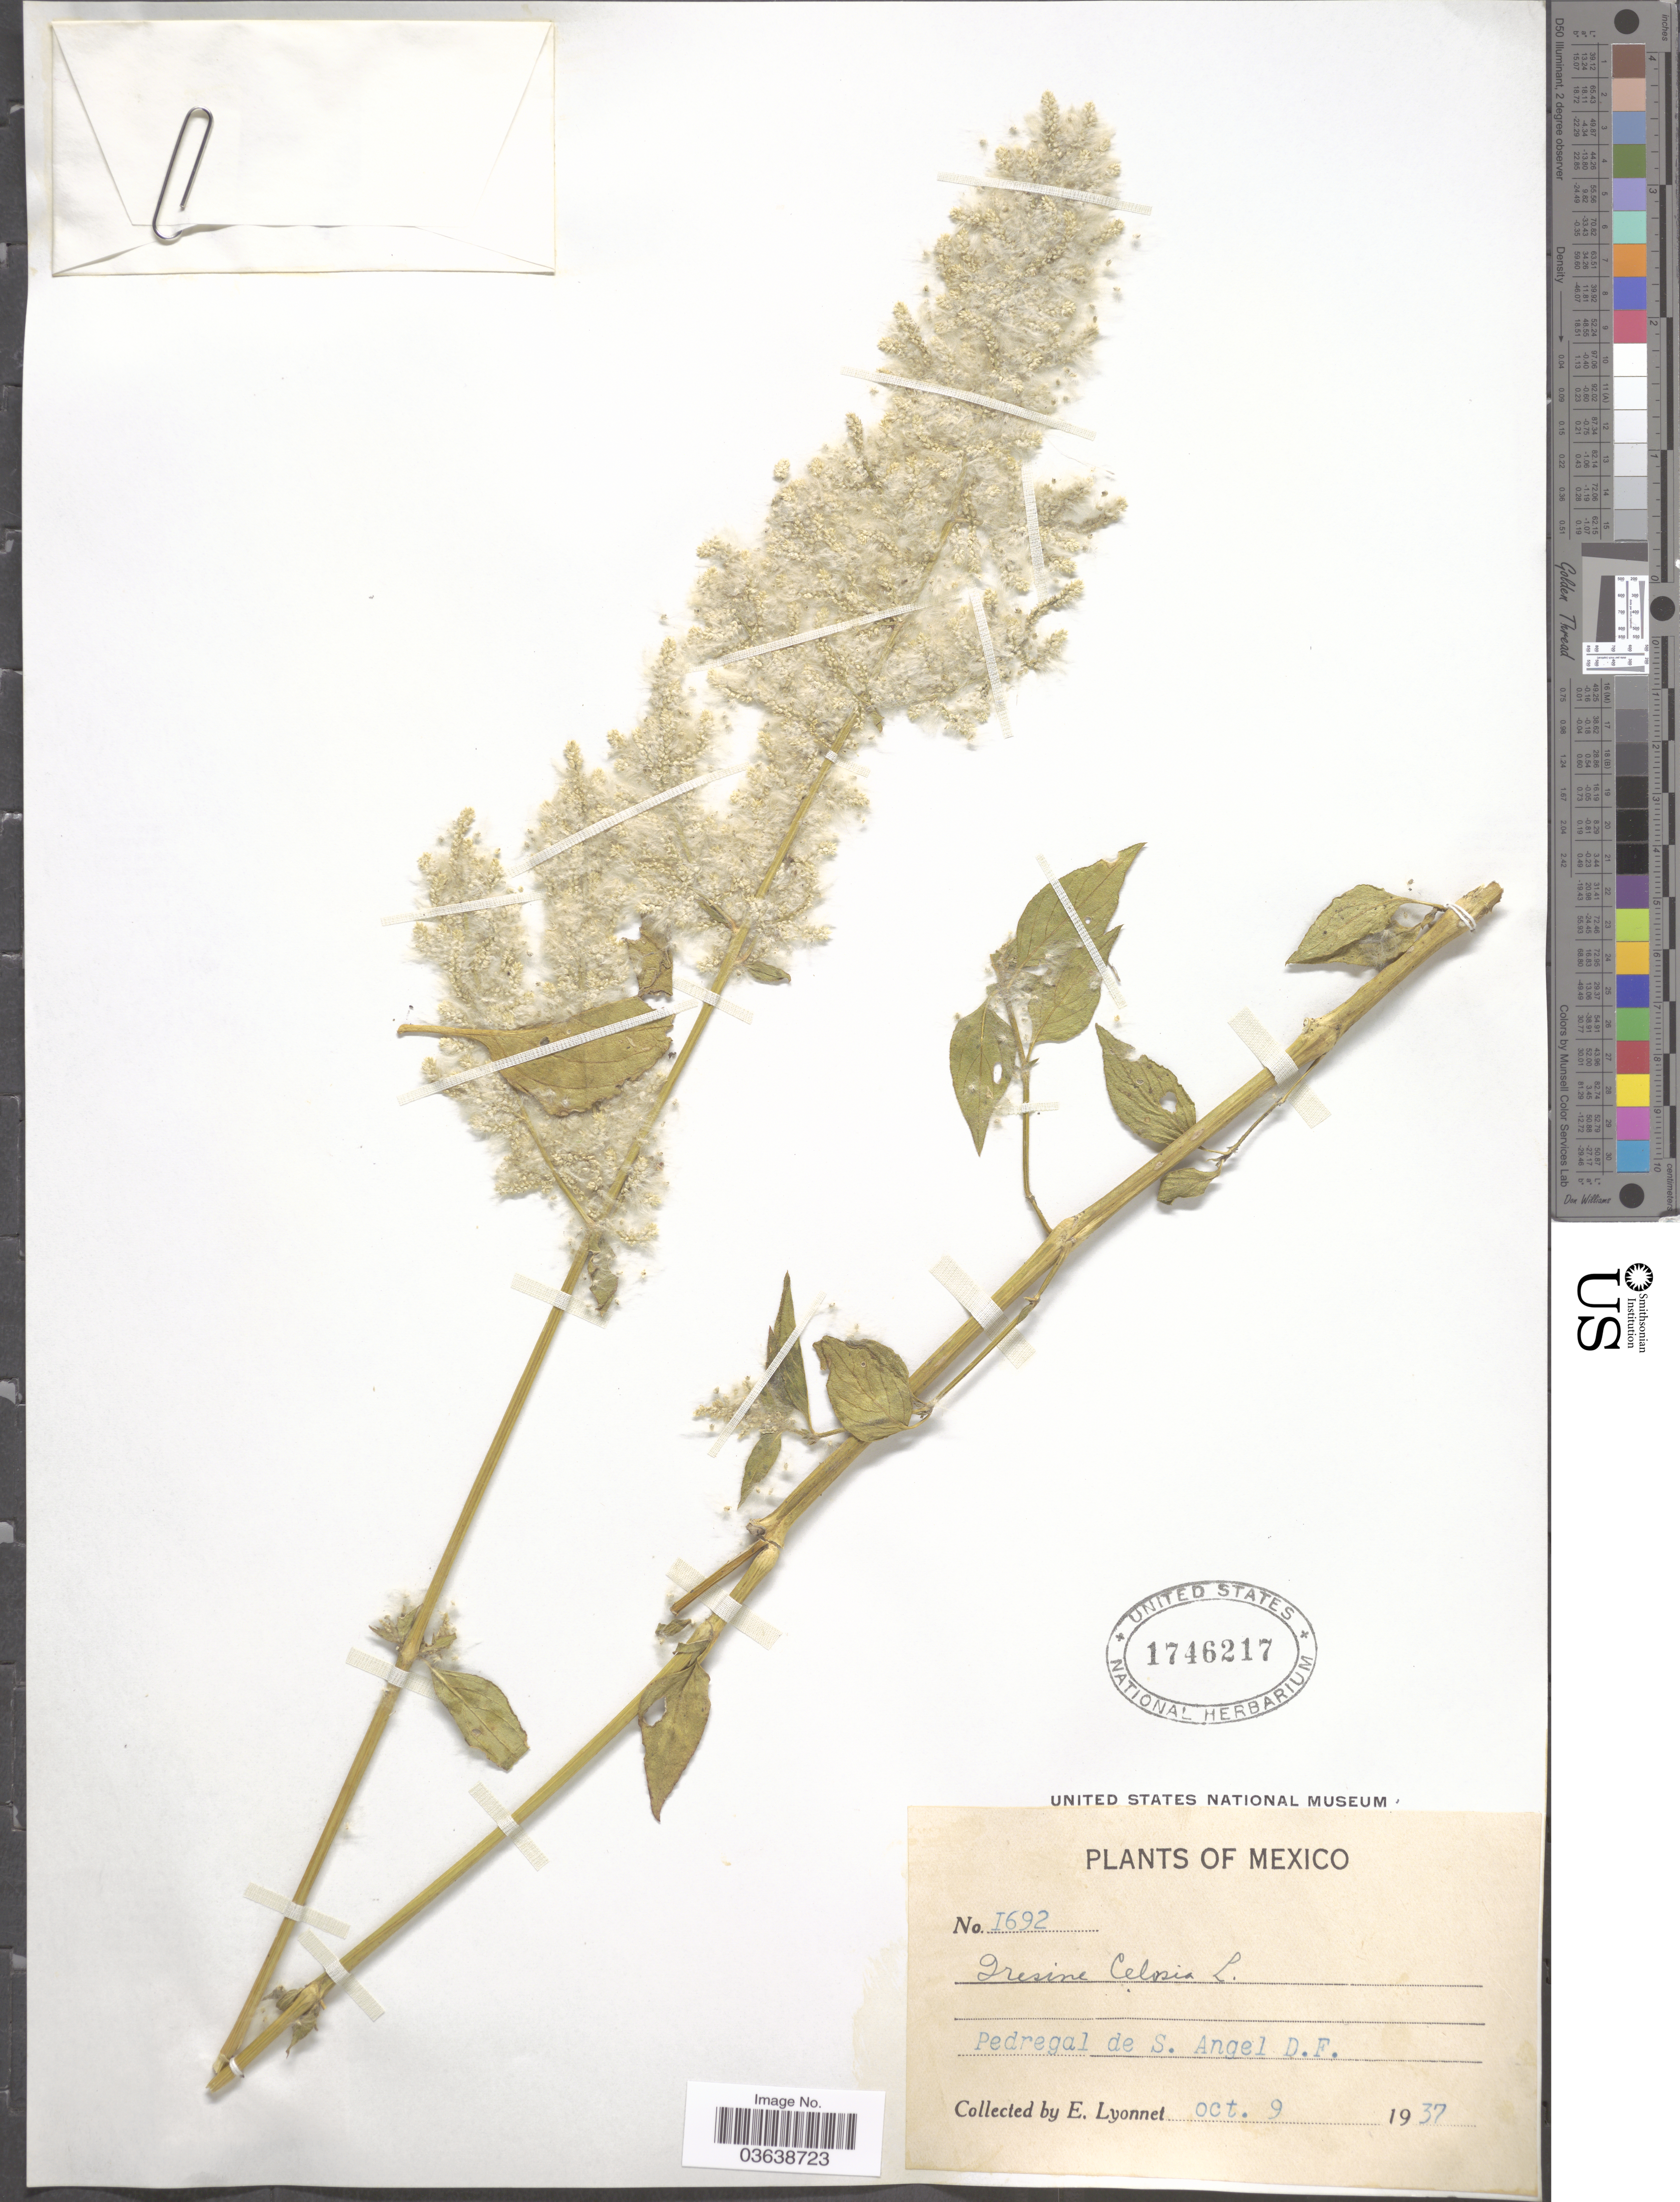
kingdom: Plantae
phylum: Tracheophyta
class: Magnoliopsida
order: Caryophyllales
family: Amaranthaceae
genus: Iresine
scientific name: Iresine celosia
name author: L.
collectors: E. Lyonnet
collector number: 1692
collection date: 1937-10-09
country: Mexico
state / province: Distrito Federal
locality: Pedregal de S. Angel.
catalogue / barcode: US 1746217